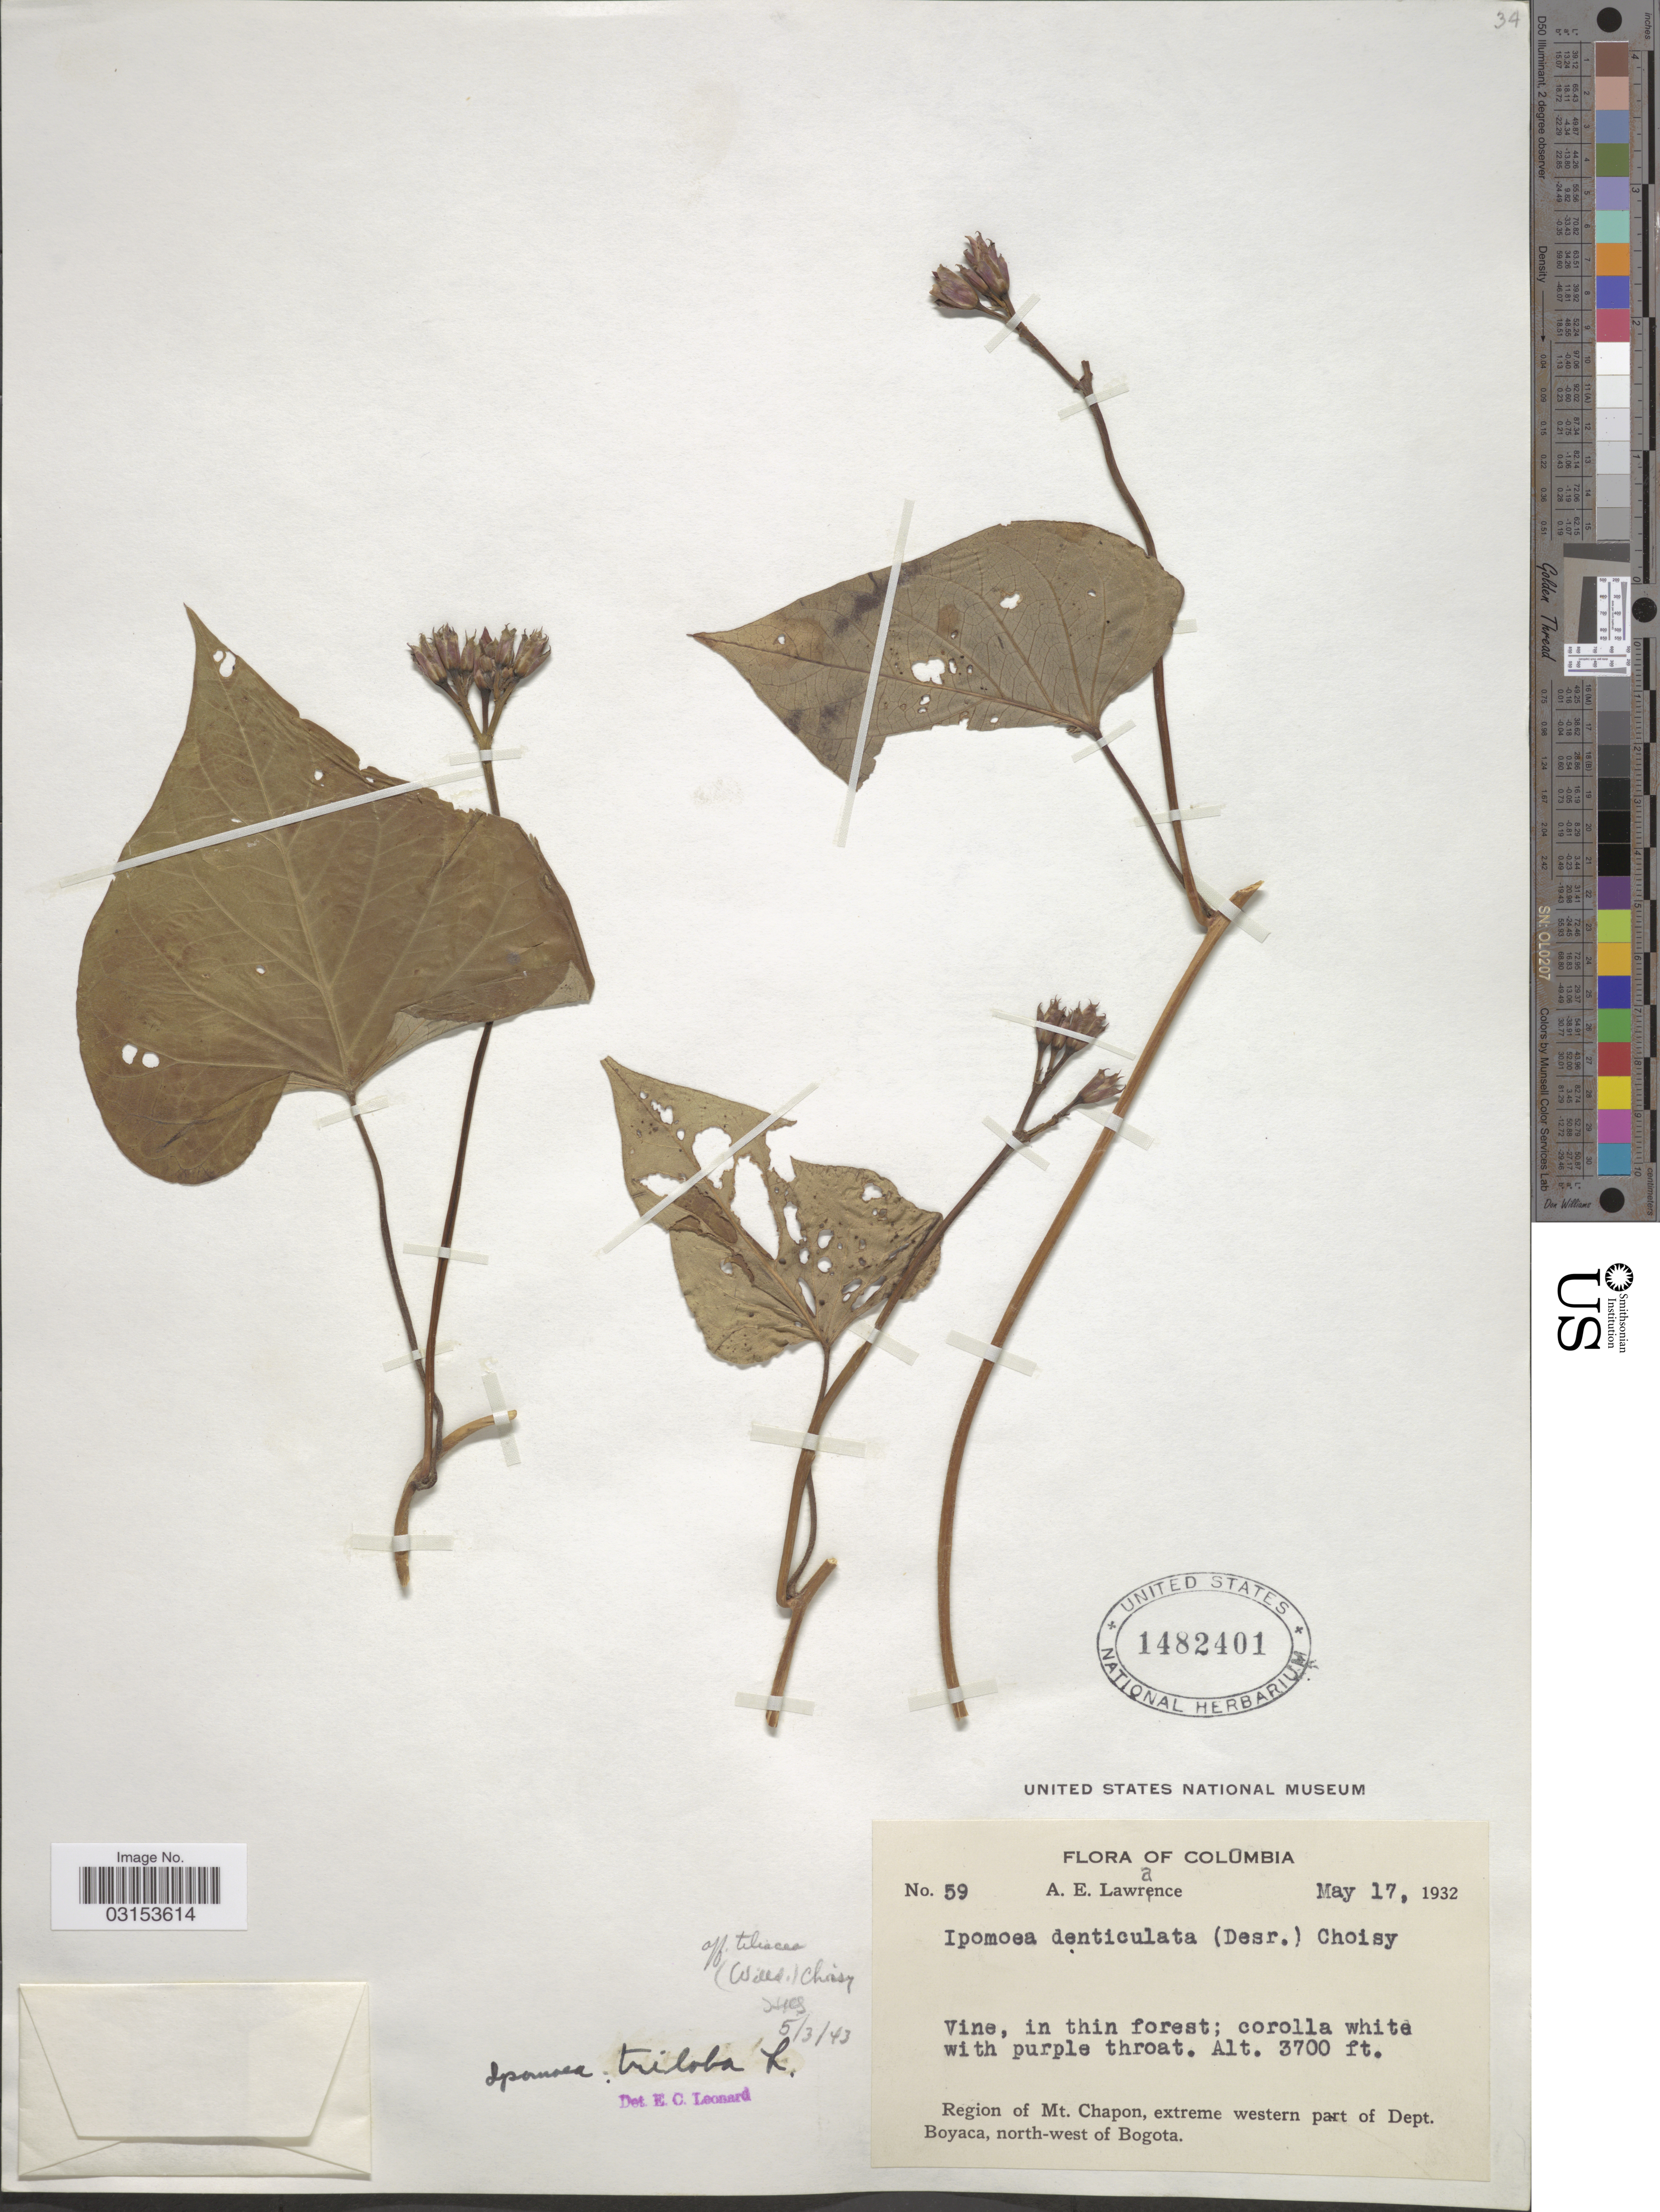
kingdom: Plantae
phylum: Tracheophyta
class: Magnoliopsida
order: Solanales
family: Convolvulaceae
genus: Ipomoea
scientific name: Ipomoea triloba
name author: L.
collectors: A. Lawrance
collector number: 59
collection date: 1932-05-17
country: Colombia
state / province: Bogota D.C.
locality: Region of Mt. Chapon, extreme western part of Dept. Boyaca, north-west of Bogota.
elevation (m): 1128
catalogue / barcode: US 1482401